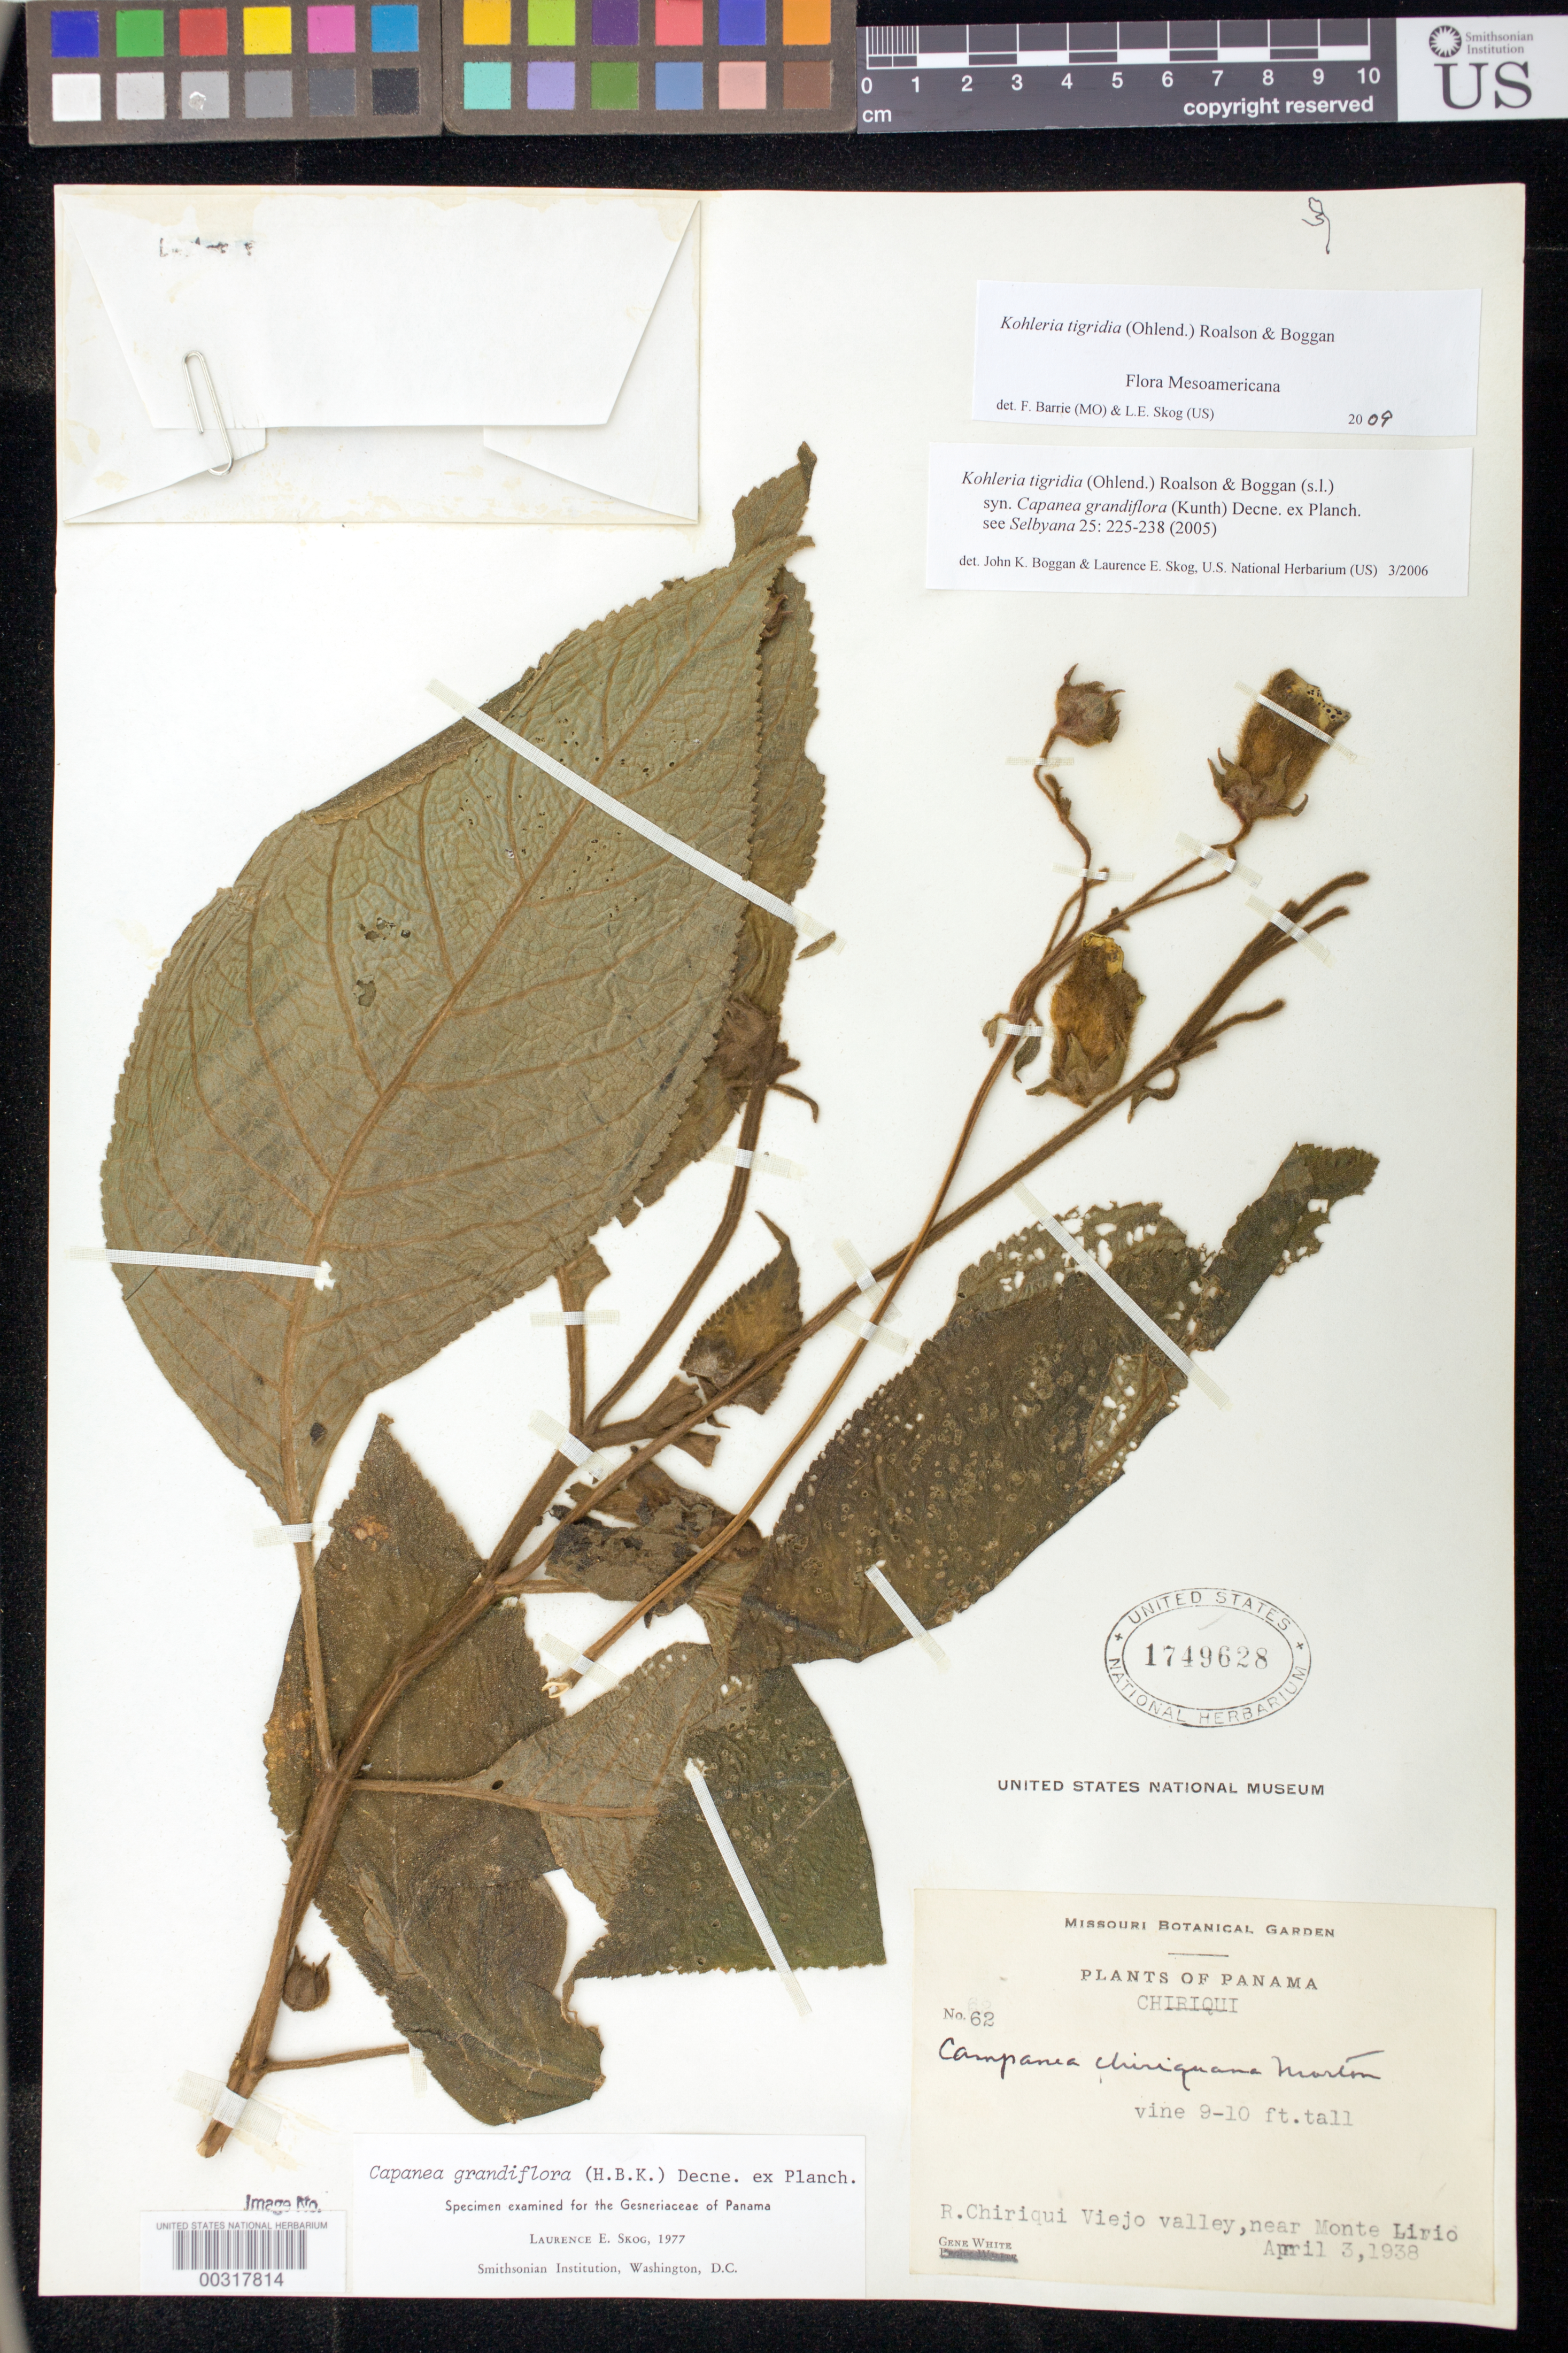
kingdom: Plantae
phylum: Tracheophyta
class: Magnoliopsida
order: Lamiales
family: Gesneriaceae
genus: Kohleria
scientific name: Kohleria tigridia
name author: (Ohlend.) Roalson & Boggan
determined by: Boggan, J. K.; Skog, L. E.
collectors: G. White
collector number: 62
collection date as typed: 03 Apr 1938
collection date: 1938-04-03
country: Panama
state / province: Chiriquí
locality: R. Chiriqui Viejo Valley, near Monte Lirio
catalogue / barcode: US 1749628